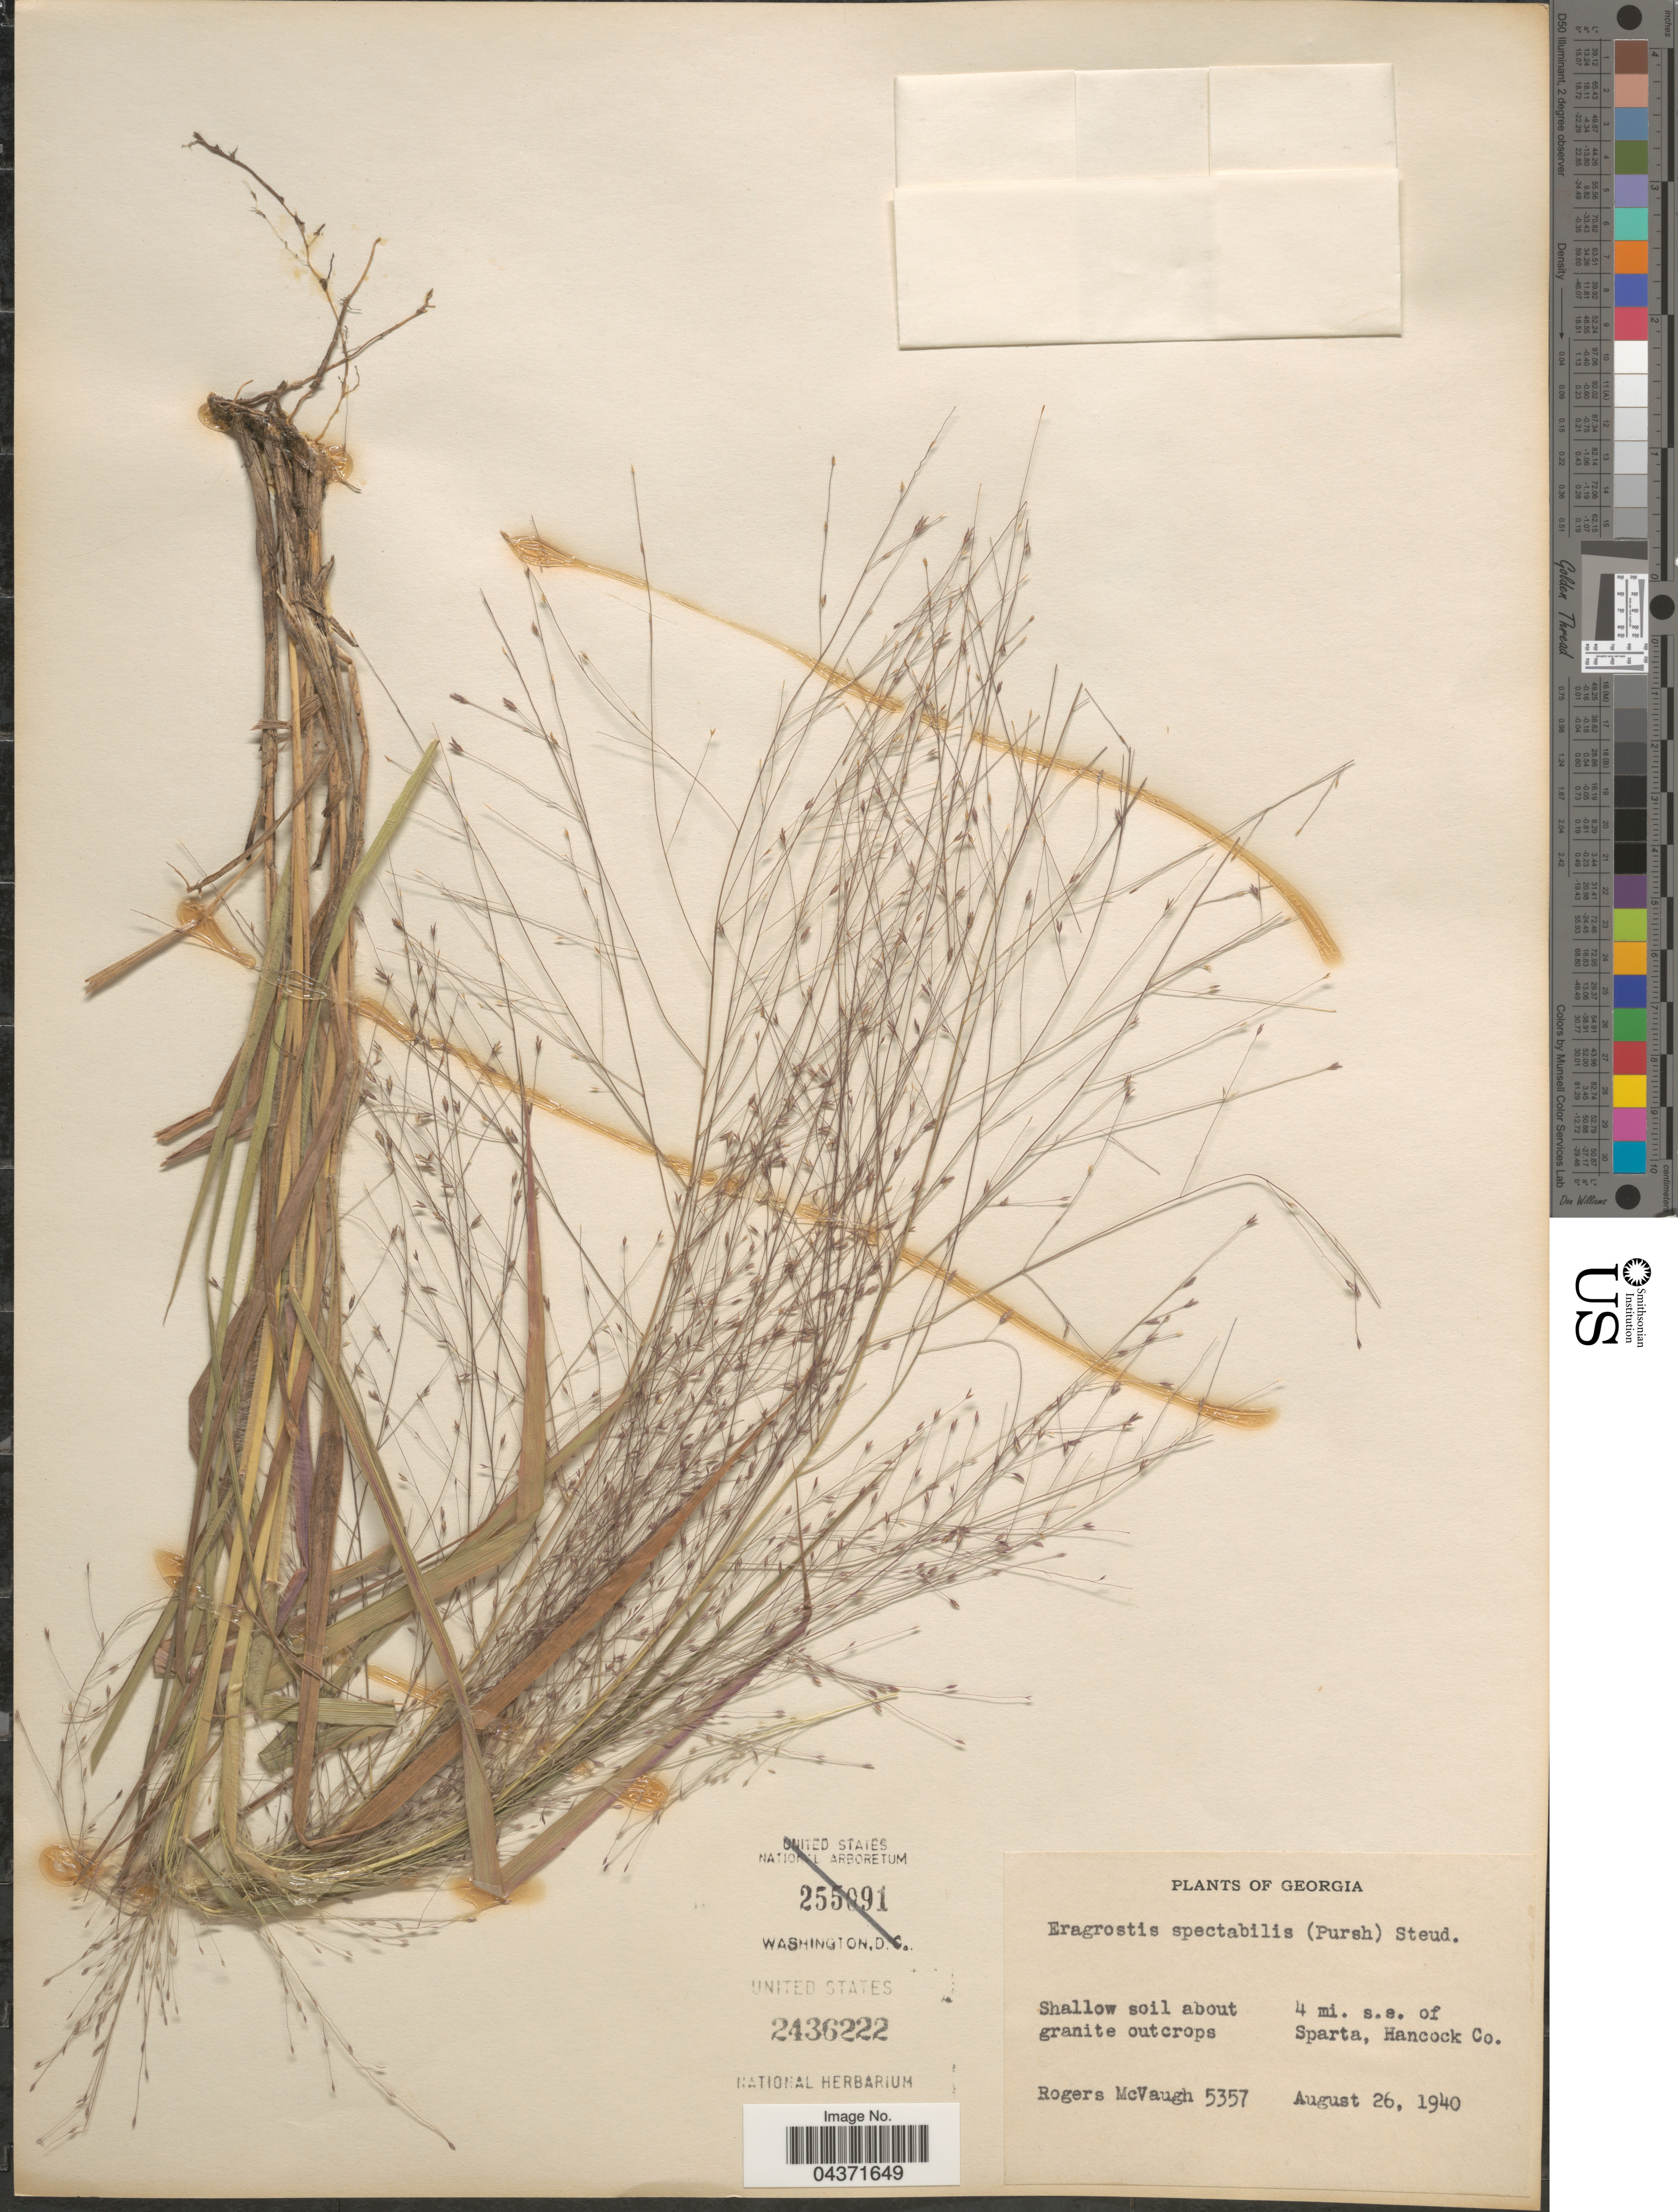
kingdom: Plantae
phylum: Tracheophyta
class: Liliopsida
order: Poales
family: Poaceae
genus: Eragrostis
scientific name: Eragrostis spectabilis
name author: (Pursh) Steud.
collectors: R. McVaugh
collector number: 5357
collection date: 1940-08-26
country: United States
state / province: Georgia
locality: Shallow soil about 4 mi. s.e. of granite outcrops Sparta, Hancock Co.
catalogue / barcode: US 2436222